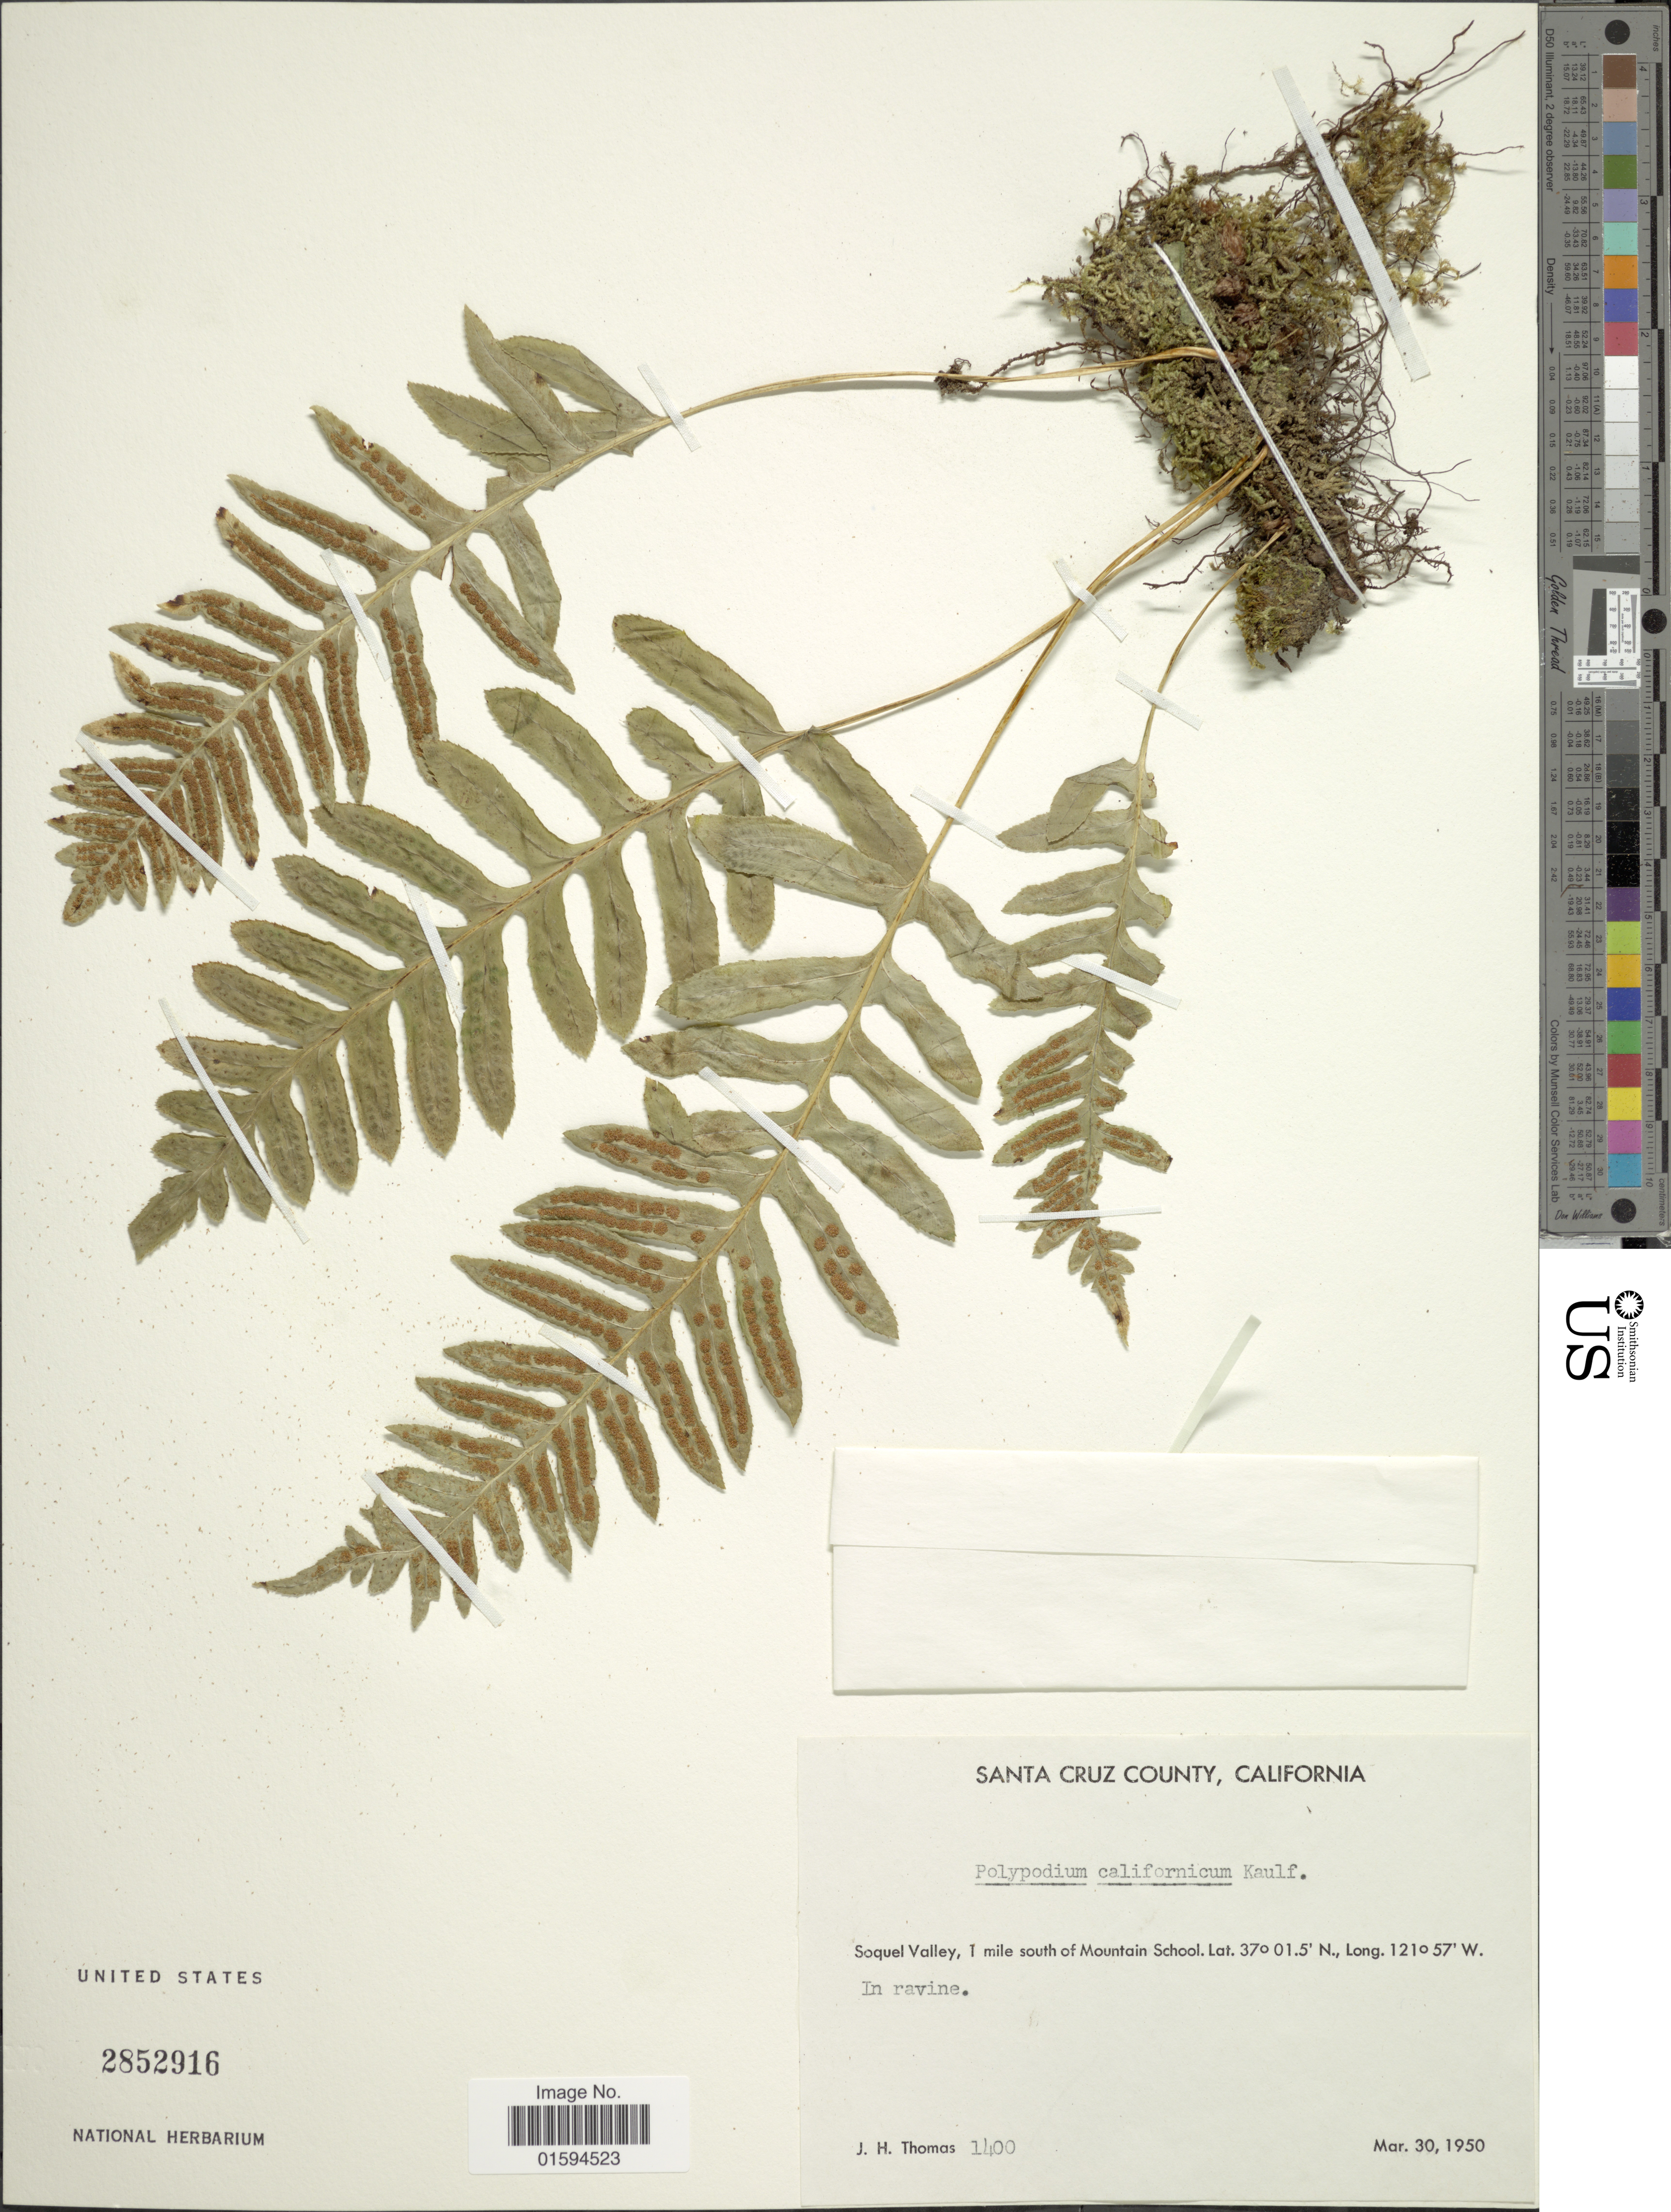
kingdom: Plantae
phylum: Tracheophyta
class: Polypodiopsida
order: Polypodiales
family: Polypodiaceae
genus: Polypodium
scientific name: Polypodium californicum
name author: Kaulf.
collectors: J. H. Thomas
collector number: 1400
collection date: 1950-03-30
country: United States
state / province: California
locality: Santa Cruz, Soquel Valley, 1 mile south of Mountain School, in ravine.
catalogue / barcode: US 2852916